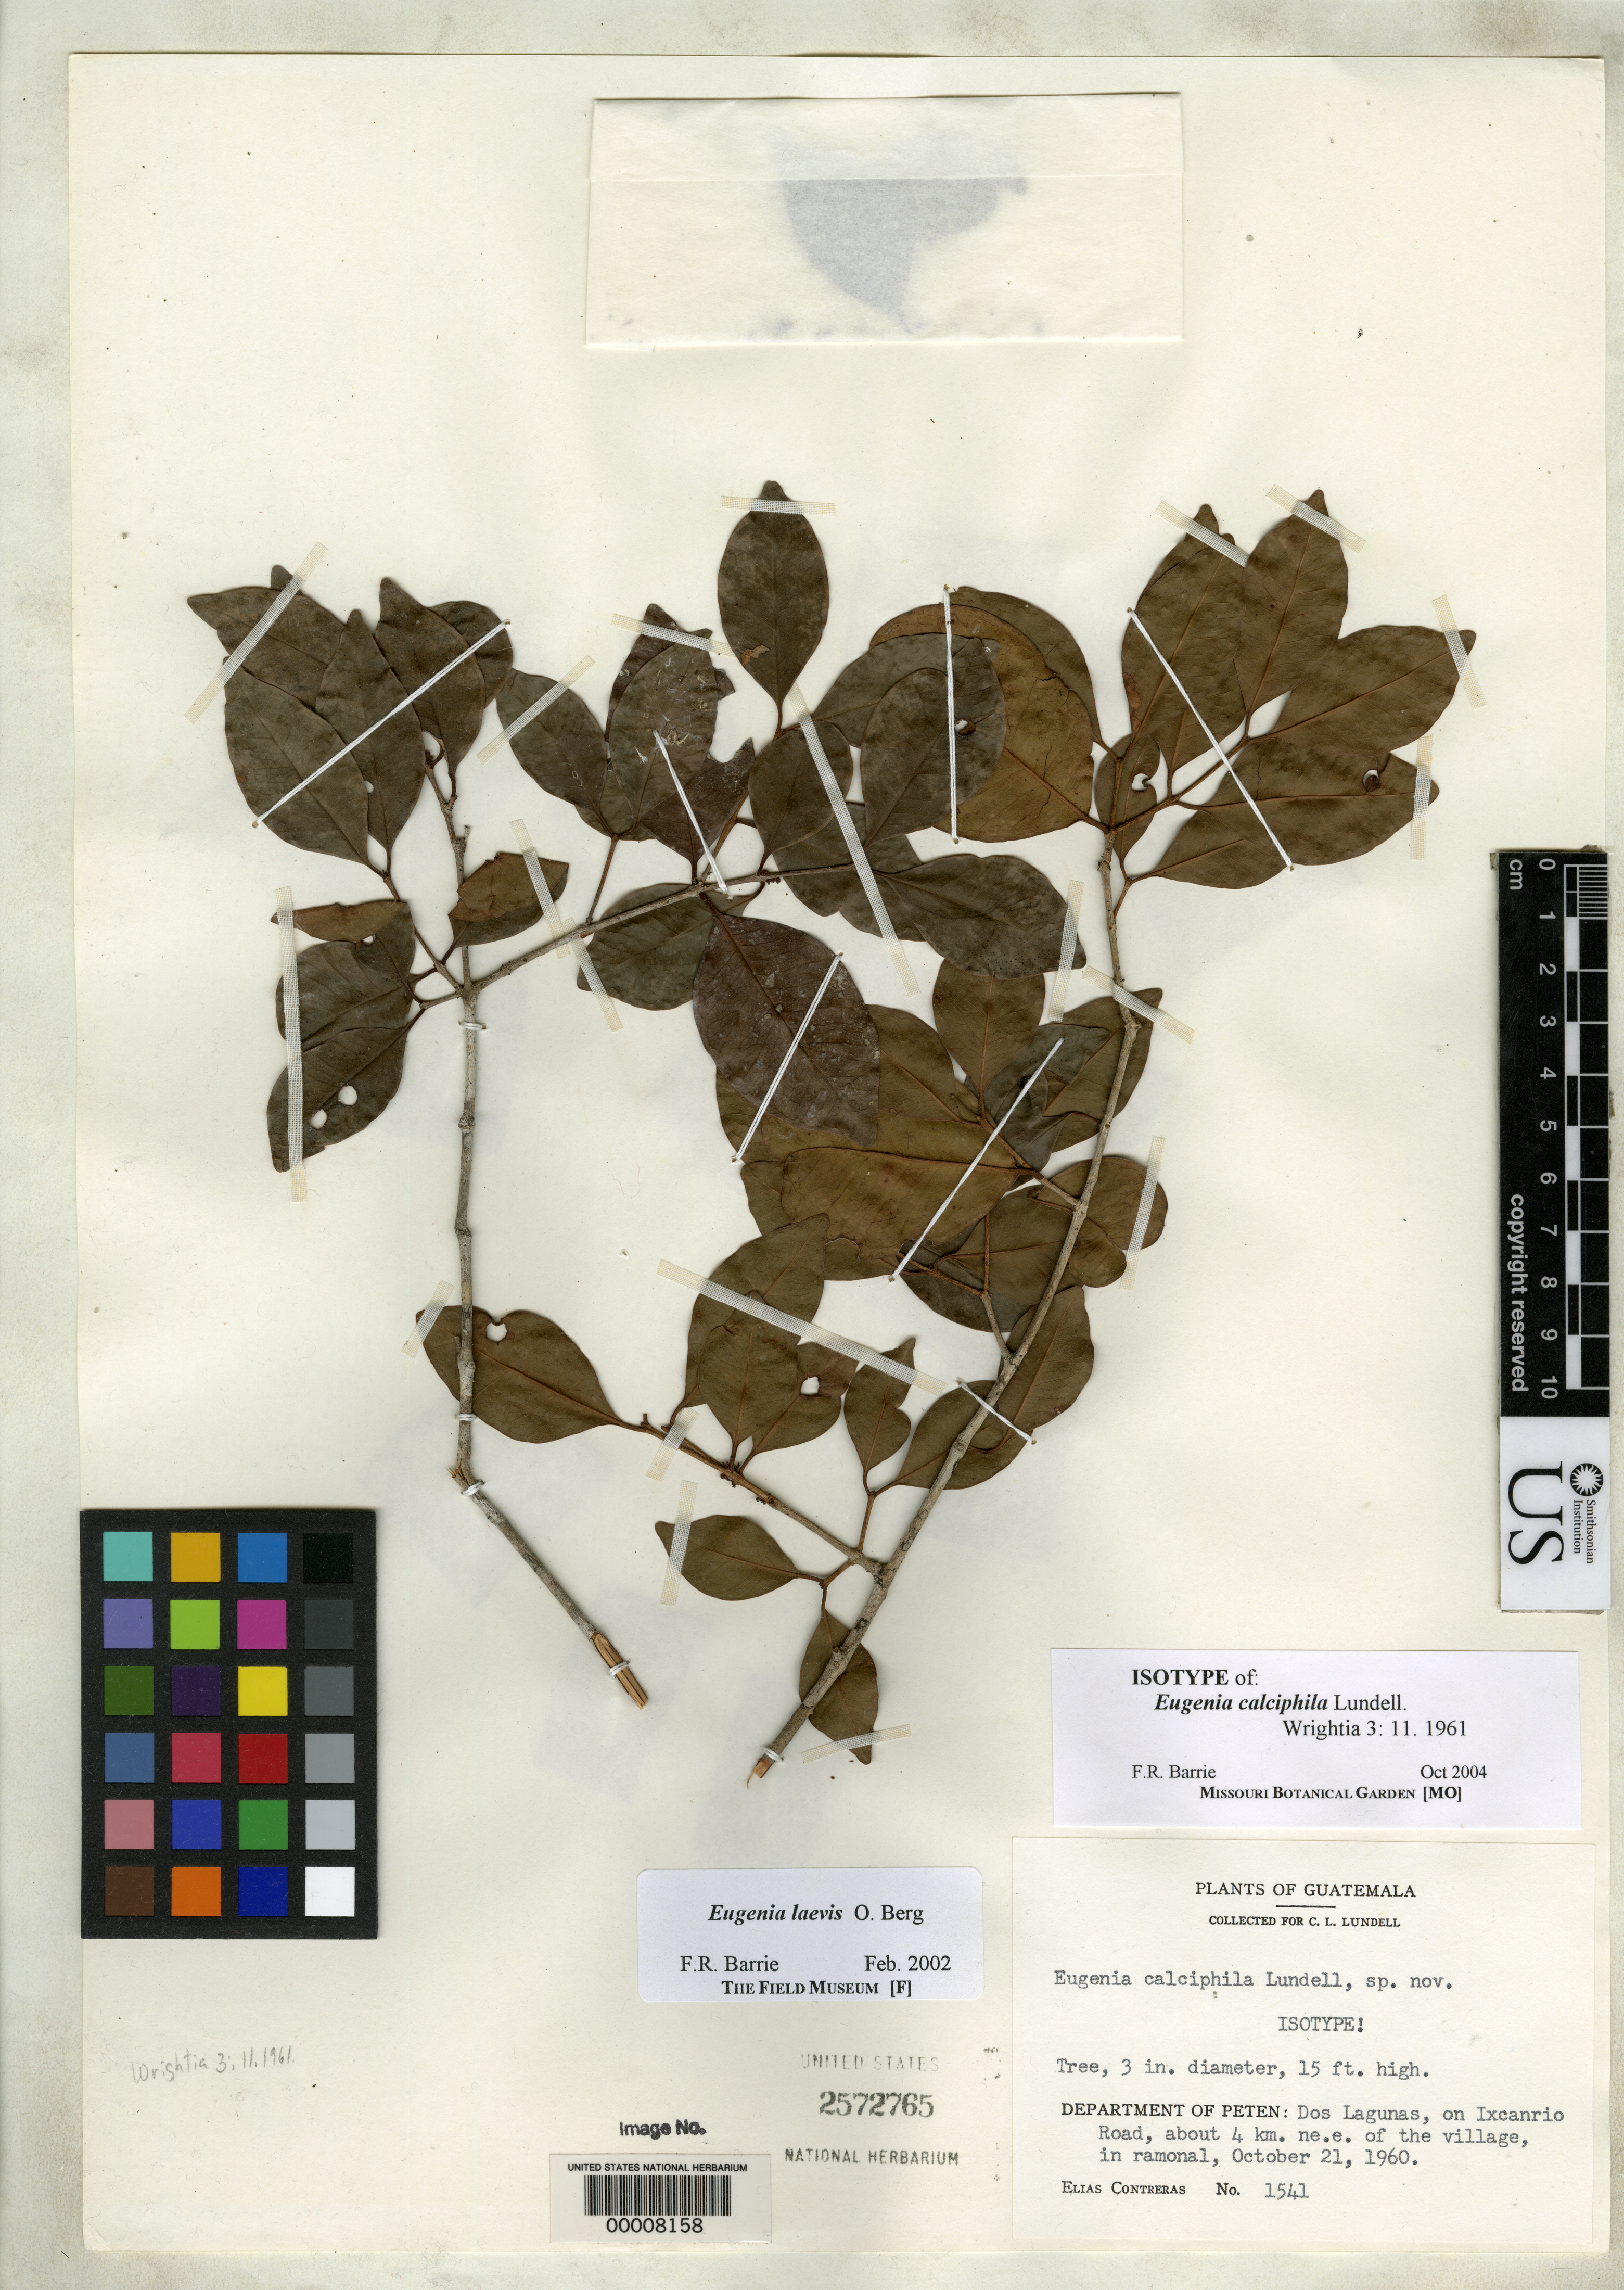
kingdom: Plantae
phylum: Tracheophyta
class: Magnoliopsida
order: Myrtales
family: Myrtaceae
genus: Eugenia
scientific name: Eugenia calciphila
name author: Lundell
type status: Isotype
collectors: E. Contreras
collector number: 1541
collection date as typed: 21 Oct 1960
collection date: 1960-10-21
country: Guatemala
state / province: El Petén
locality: Dos Lagunas, on Ixcanrio Road.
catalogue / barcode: US 2572765